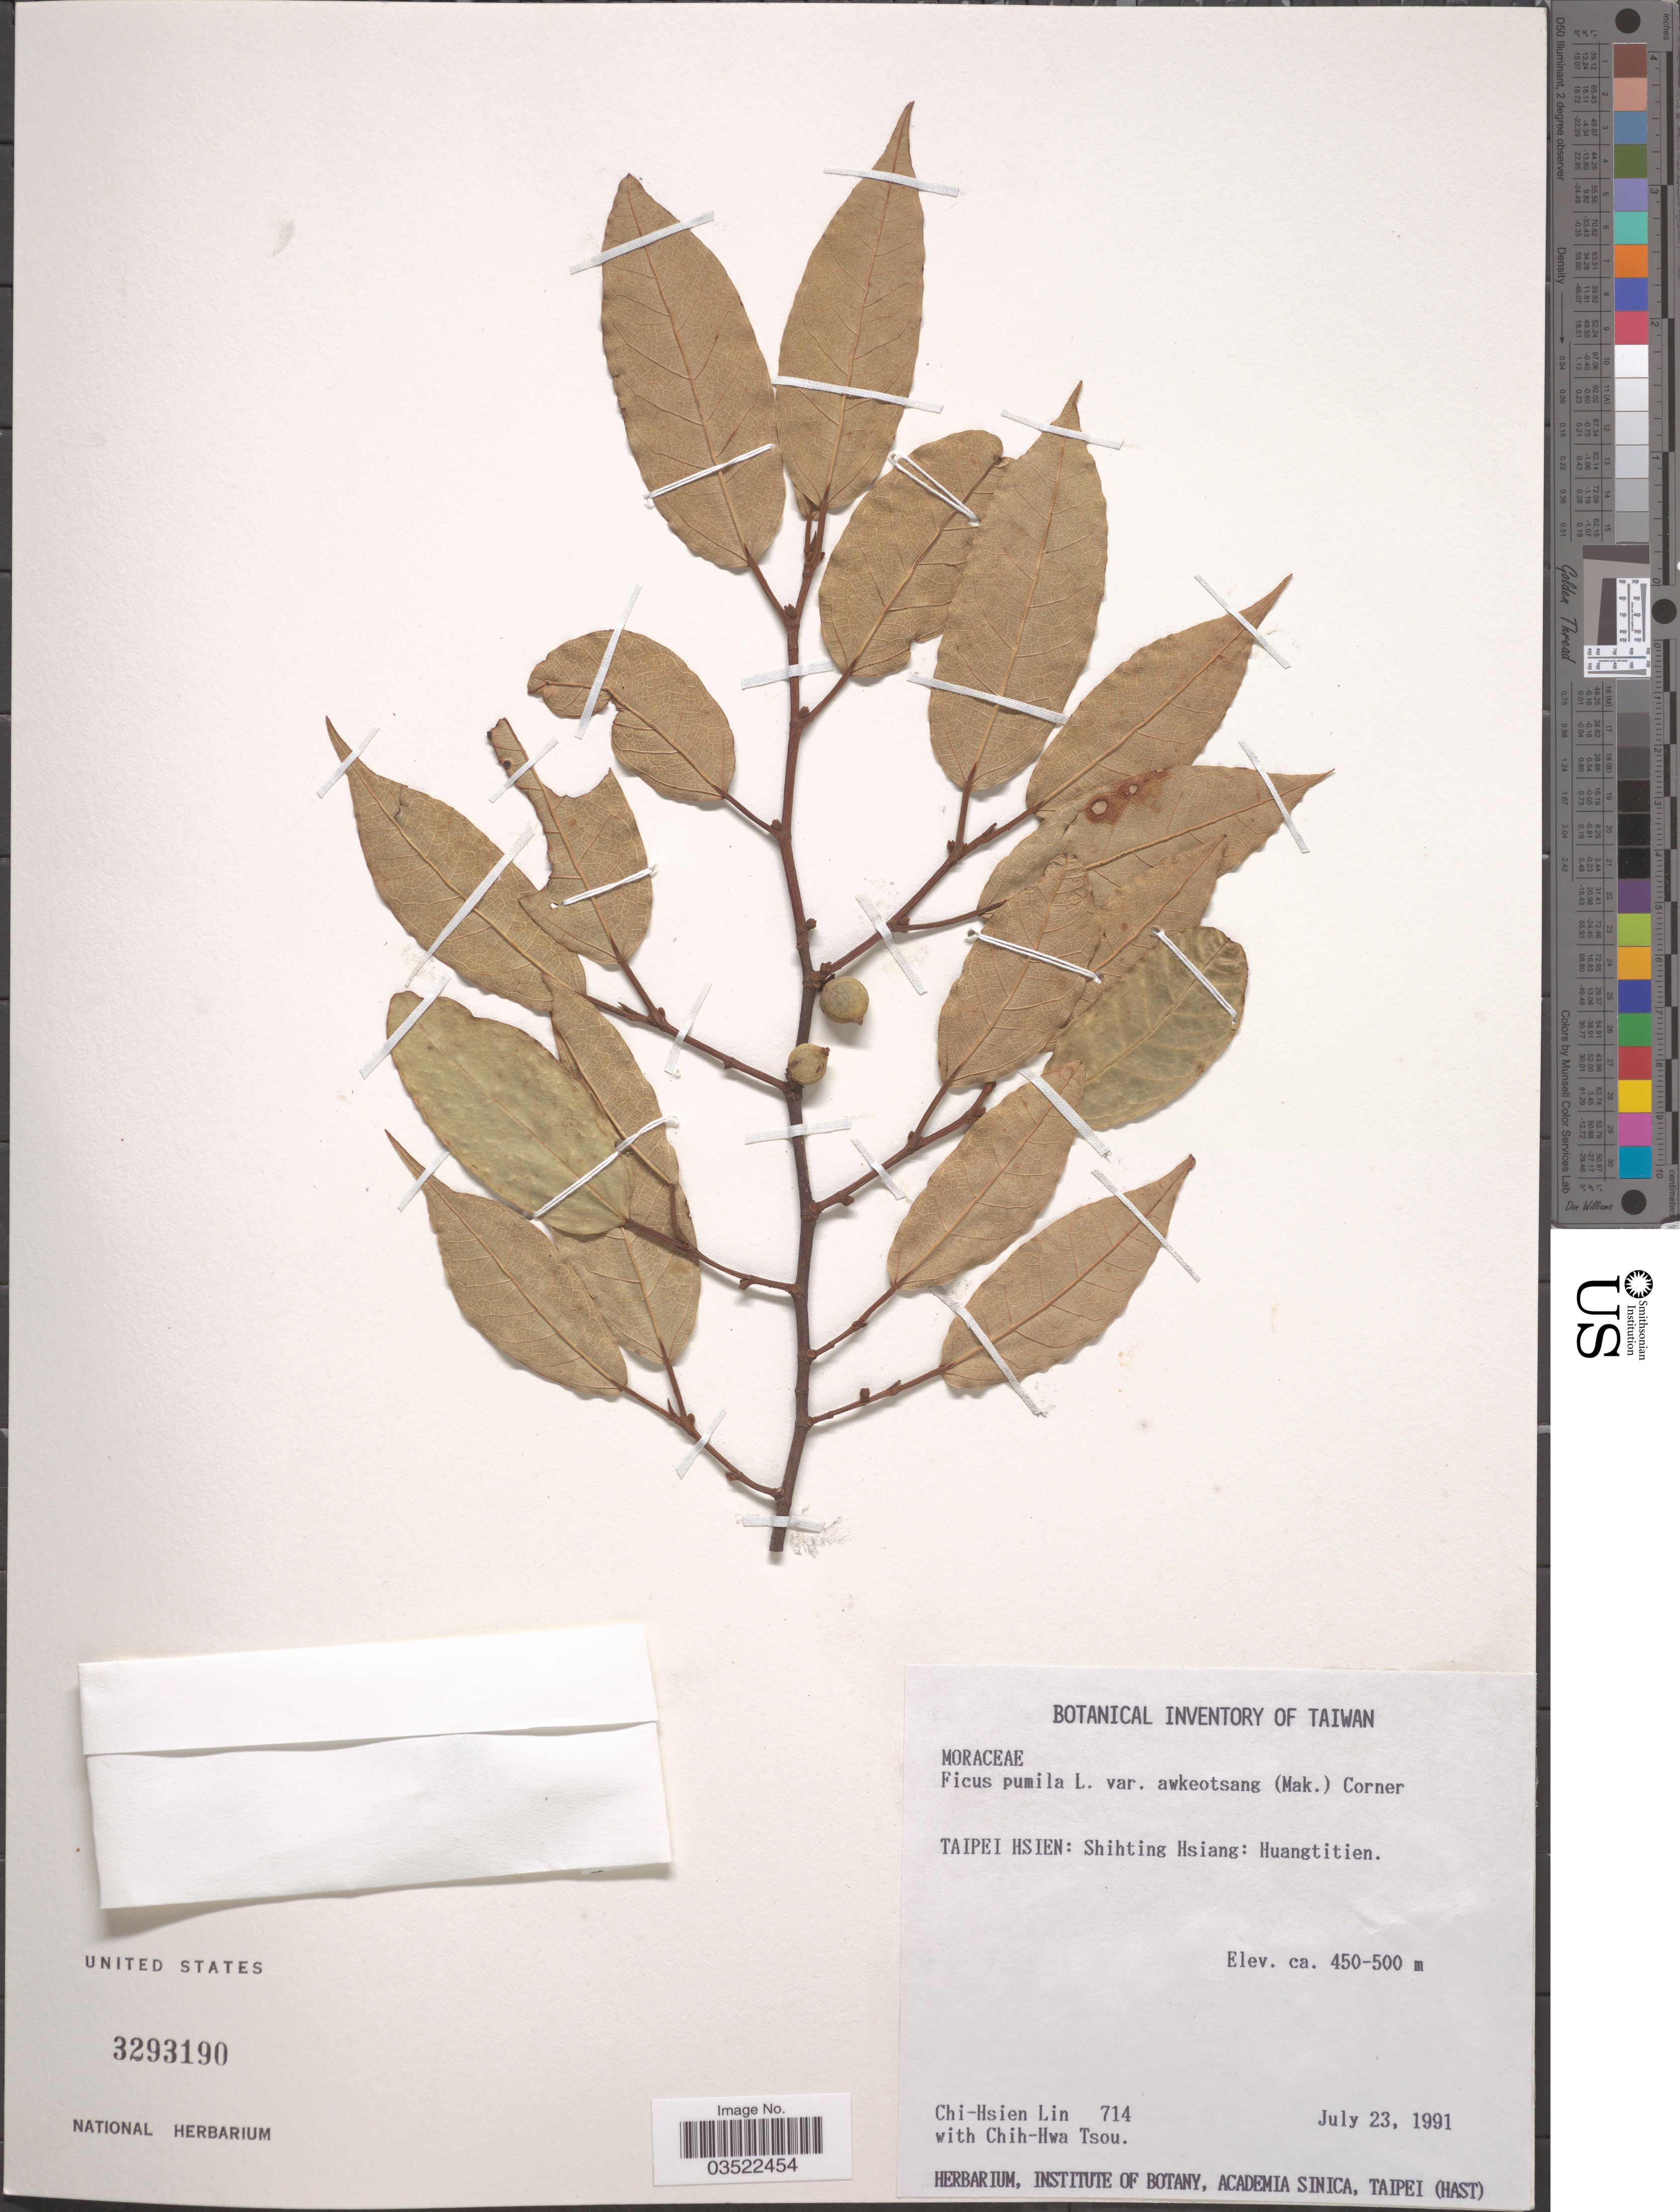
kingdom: Plantae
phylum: Tracheophyta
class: Magnoliopsida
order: Rosales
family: Moraceae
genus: Ficus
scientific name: Ficus pumila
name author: L.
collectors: C. Lin & C. Tsou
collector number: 714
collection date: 1991-07-23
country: Taiwan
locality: Taipei Hsien: Shihting Hsiang: Huangtitien.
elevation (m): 450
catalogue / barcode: US 3293190